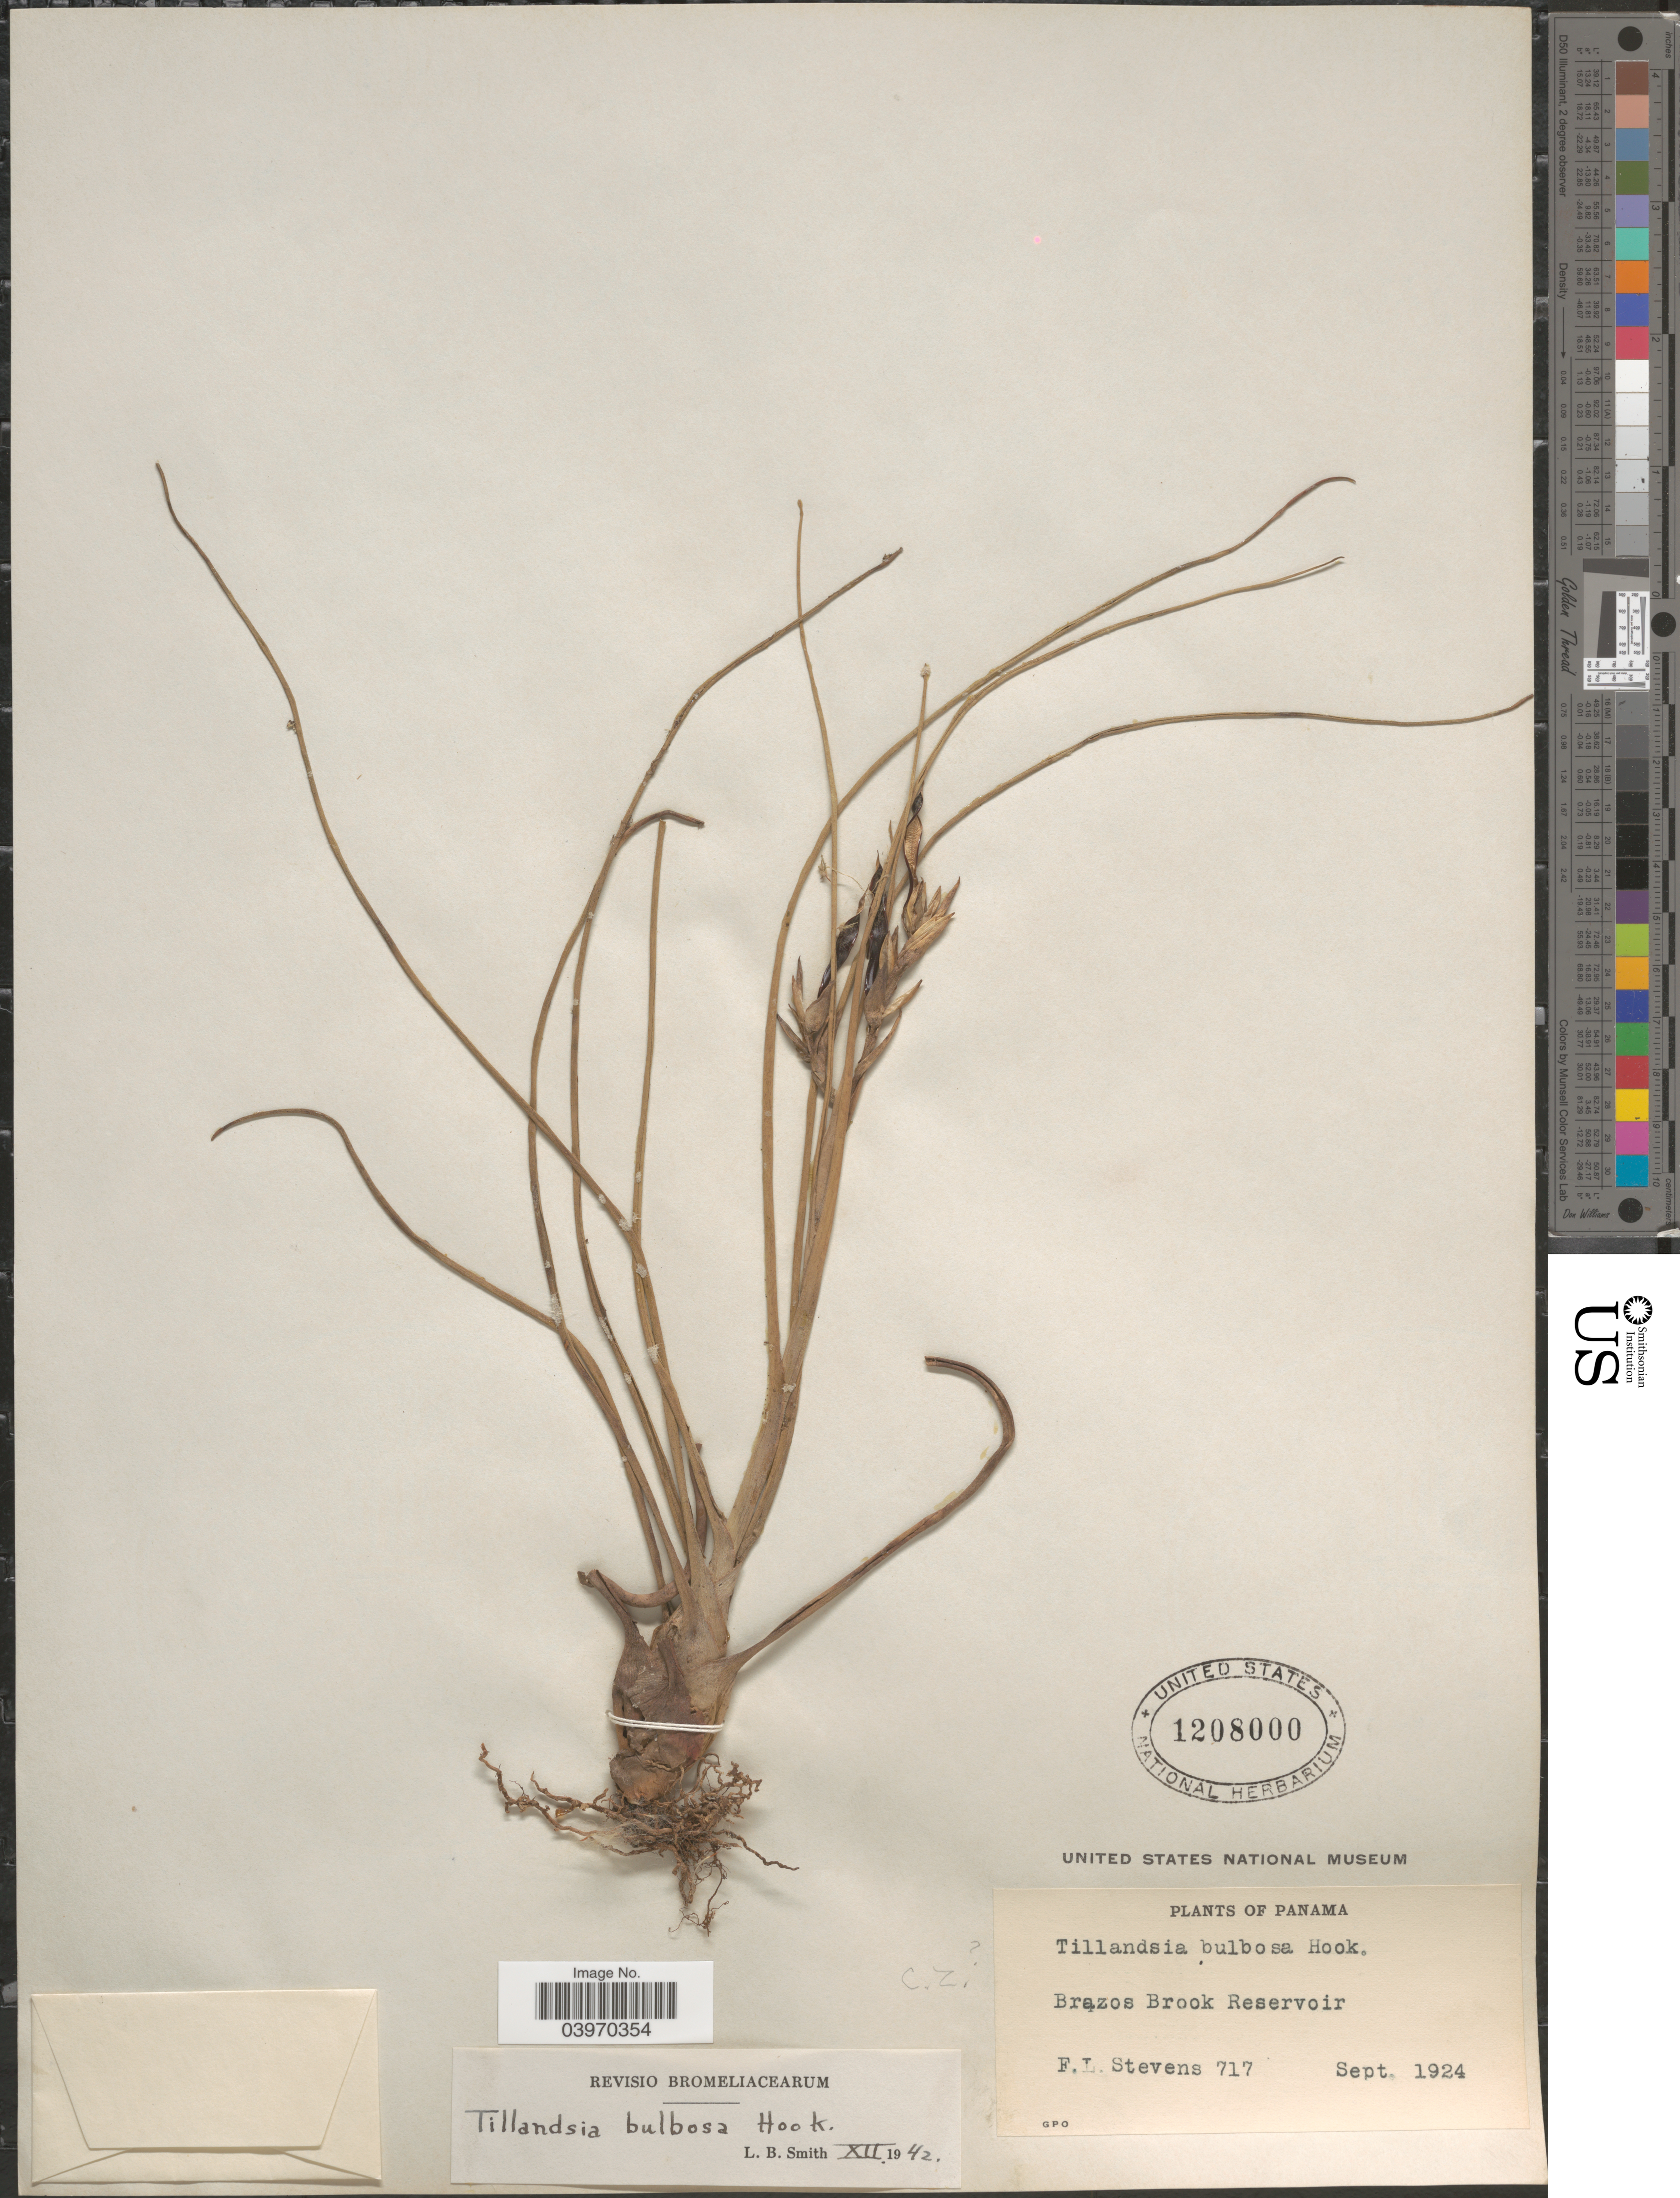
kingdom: Plantae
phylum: Tracheophyta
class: Liliopsida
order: Poales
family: Bromeliaceae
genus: Tillandsia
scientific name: Tillandsia bulbosa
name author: Hook.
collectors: F. L. Stevens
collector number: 717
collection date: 1924-09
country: Panama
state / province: Colón / Panamá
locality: Brazos Brook Reservoir. C.Z. [unsure placement]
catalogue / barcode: US 1208000